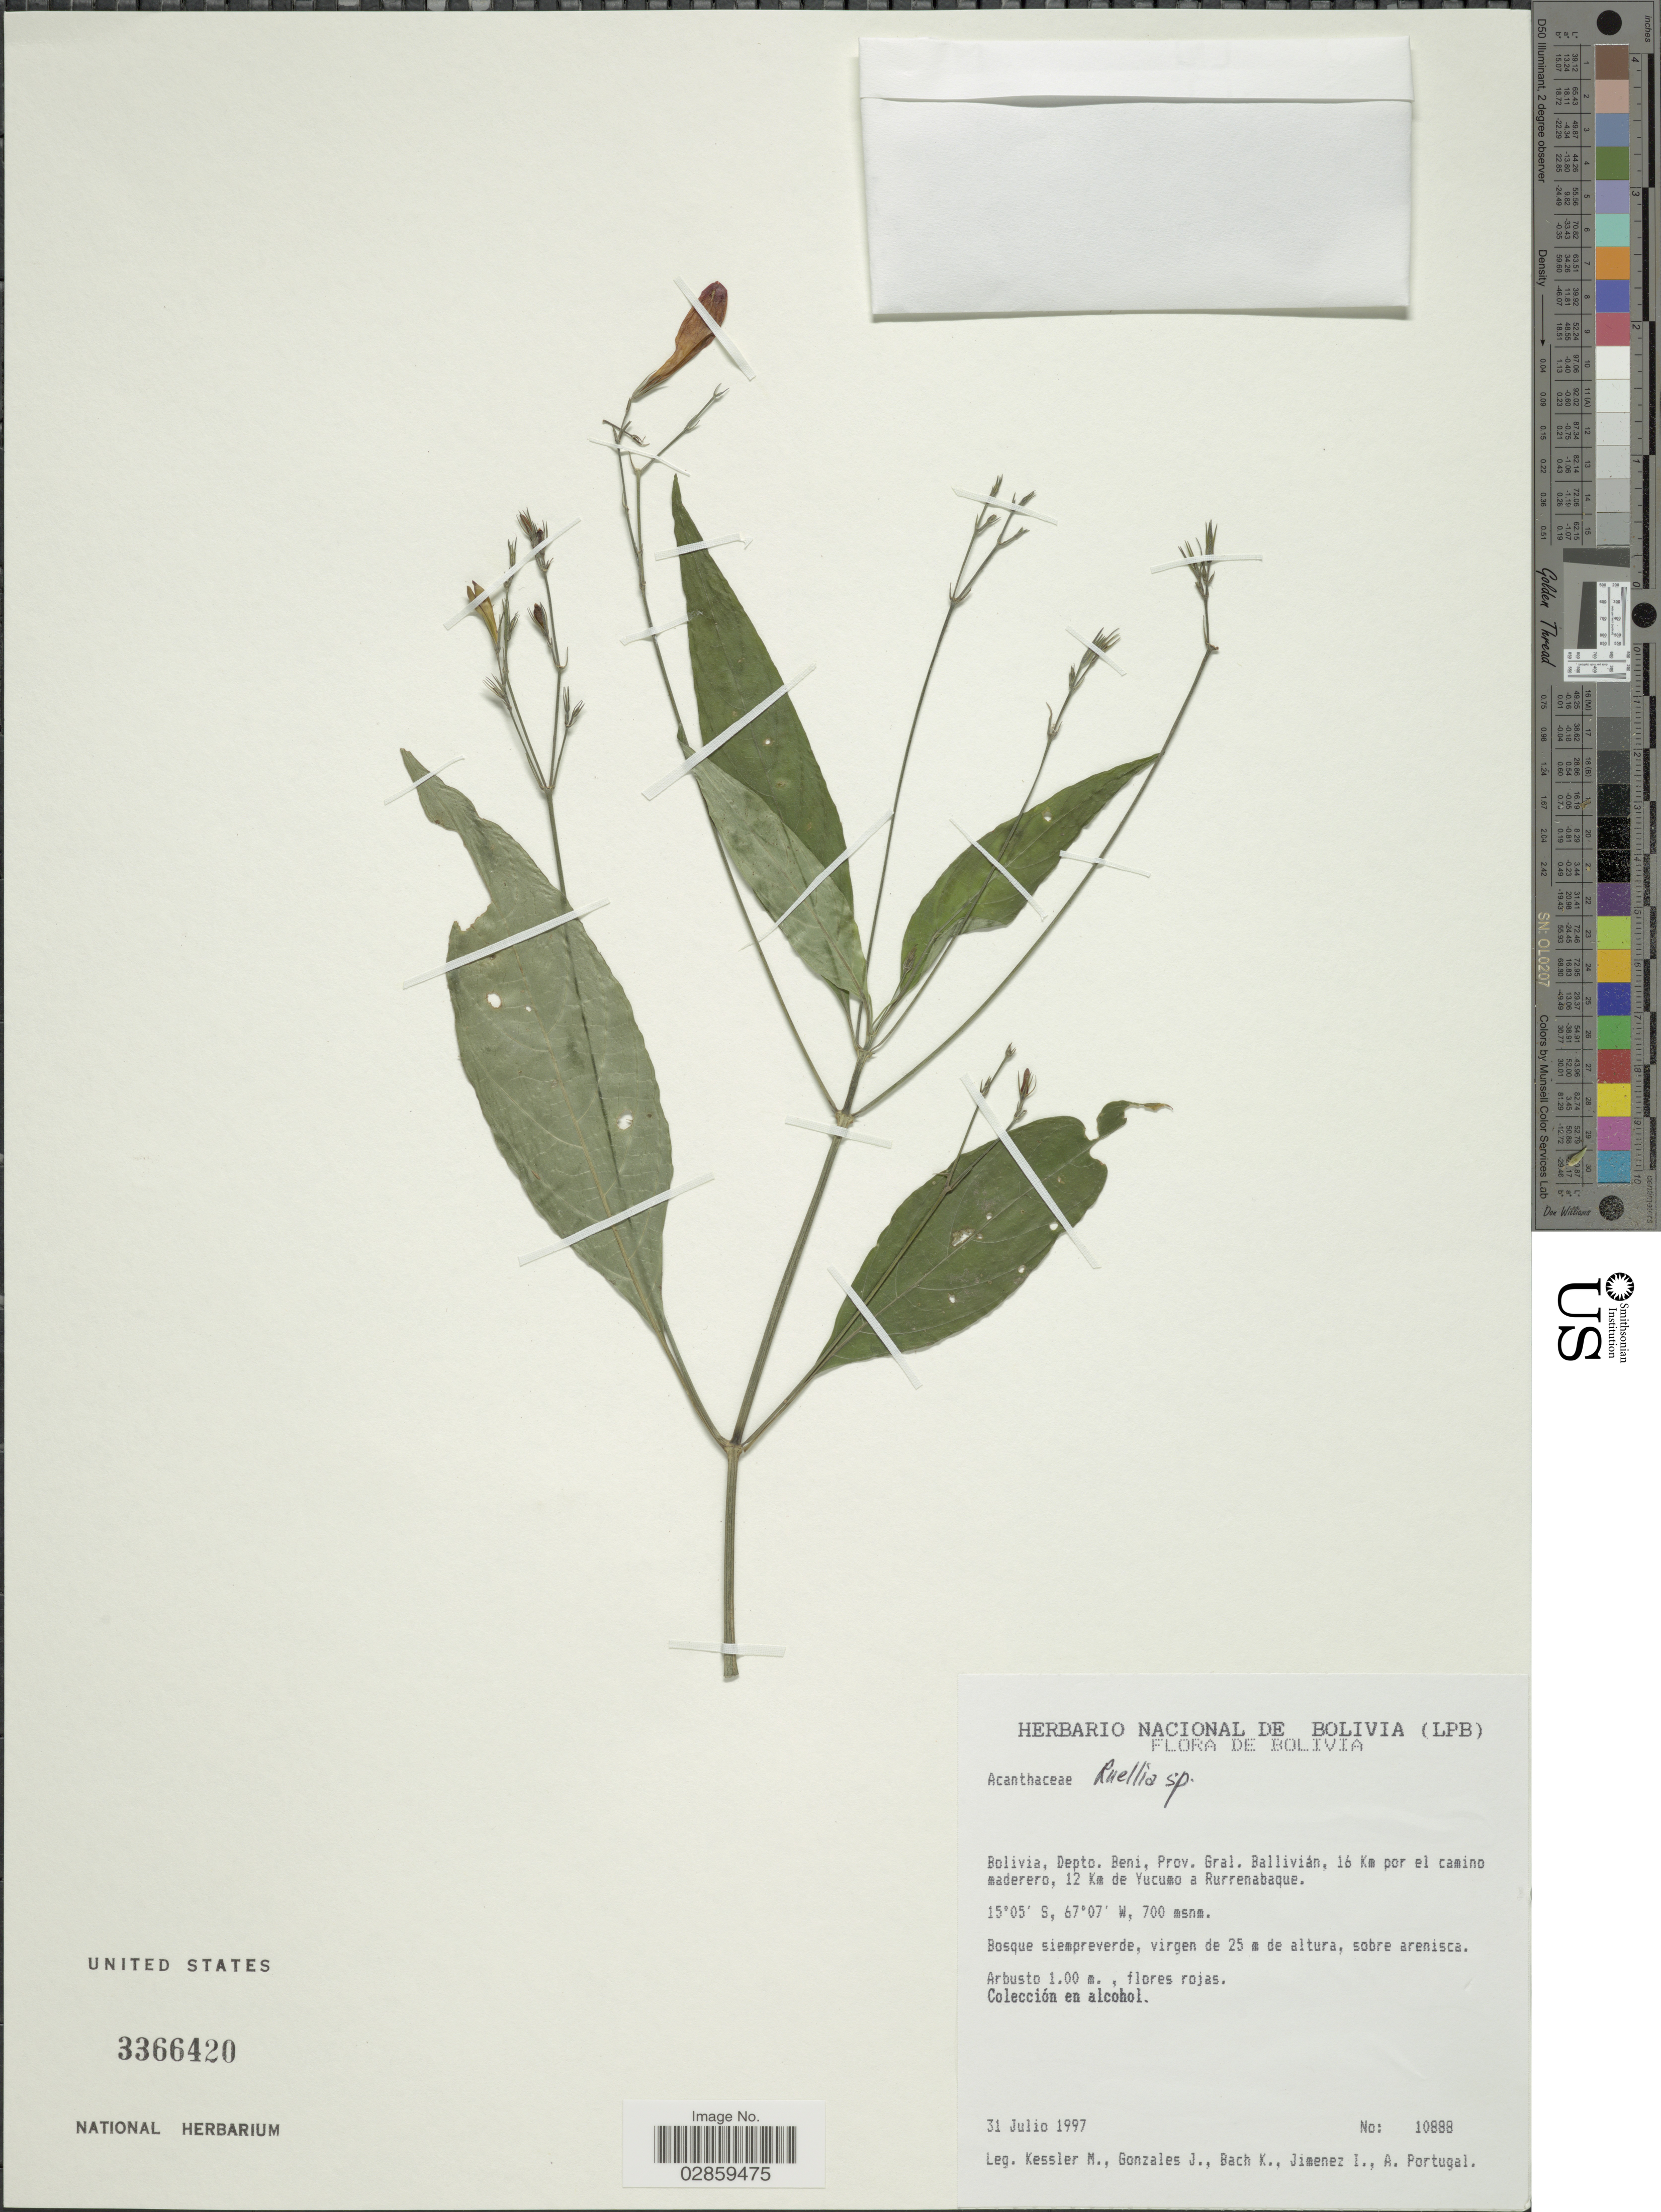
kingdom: Plantae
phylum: Tracheophyta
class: Magnoliopsida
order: Lamiales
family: Acanthaceae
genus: Ruellia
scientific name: Ruellia brevifolia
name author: (Pohl) C. Ezcurra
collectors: M. Kessler, J. Gonzales, K. Bach, I. Jimenez & A. Portugal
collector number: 10888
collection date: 1997-07-31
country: Bolivia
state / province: Beni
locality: Depto. Beni, Prov. Gral. Ballivián, 16 Km por el camino maderero, 12 Km de Yucumo a Rurrenbaque.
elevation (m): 700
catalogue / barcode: US 3366420